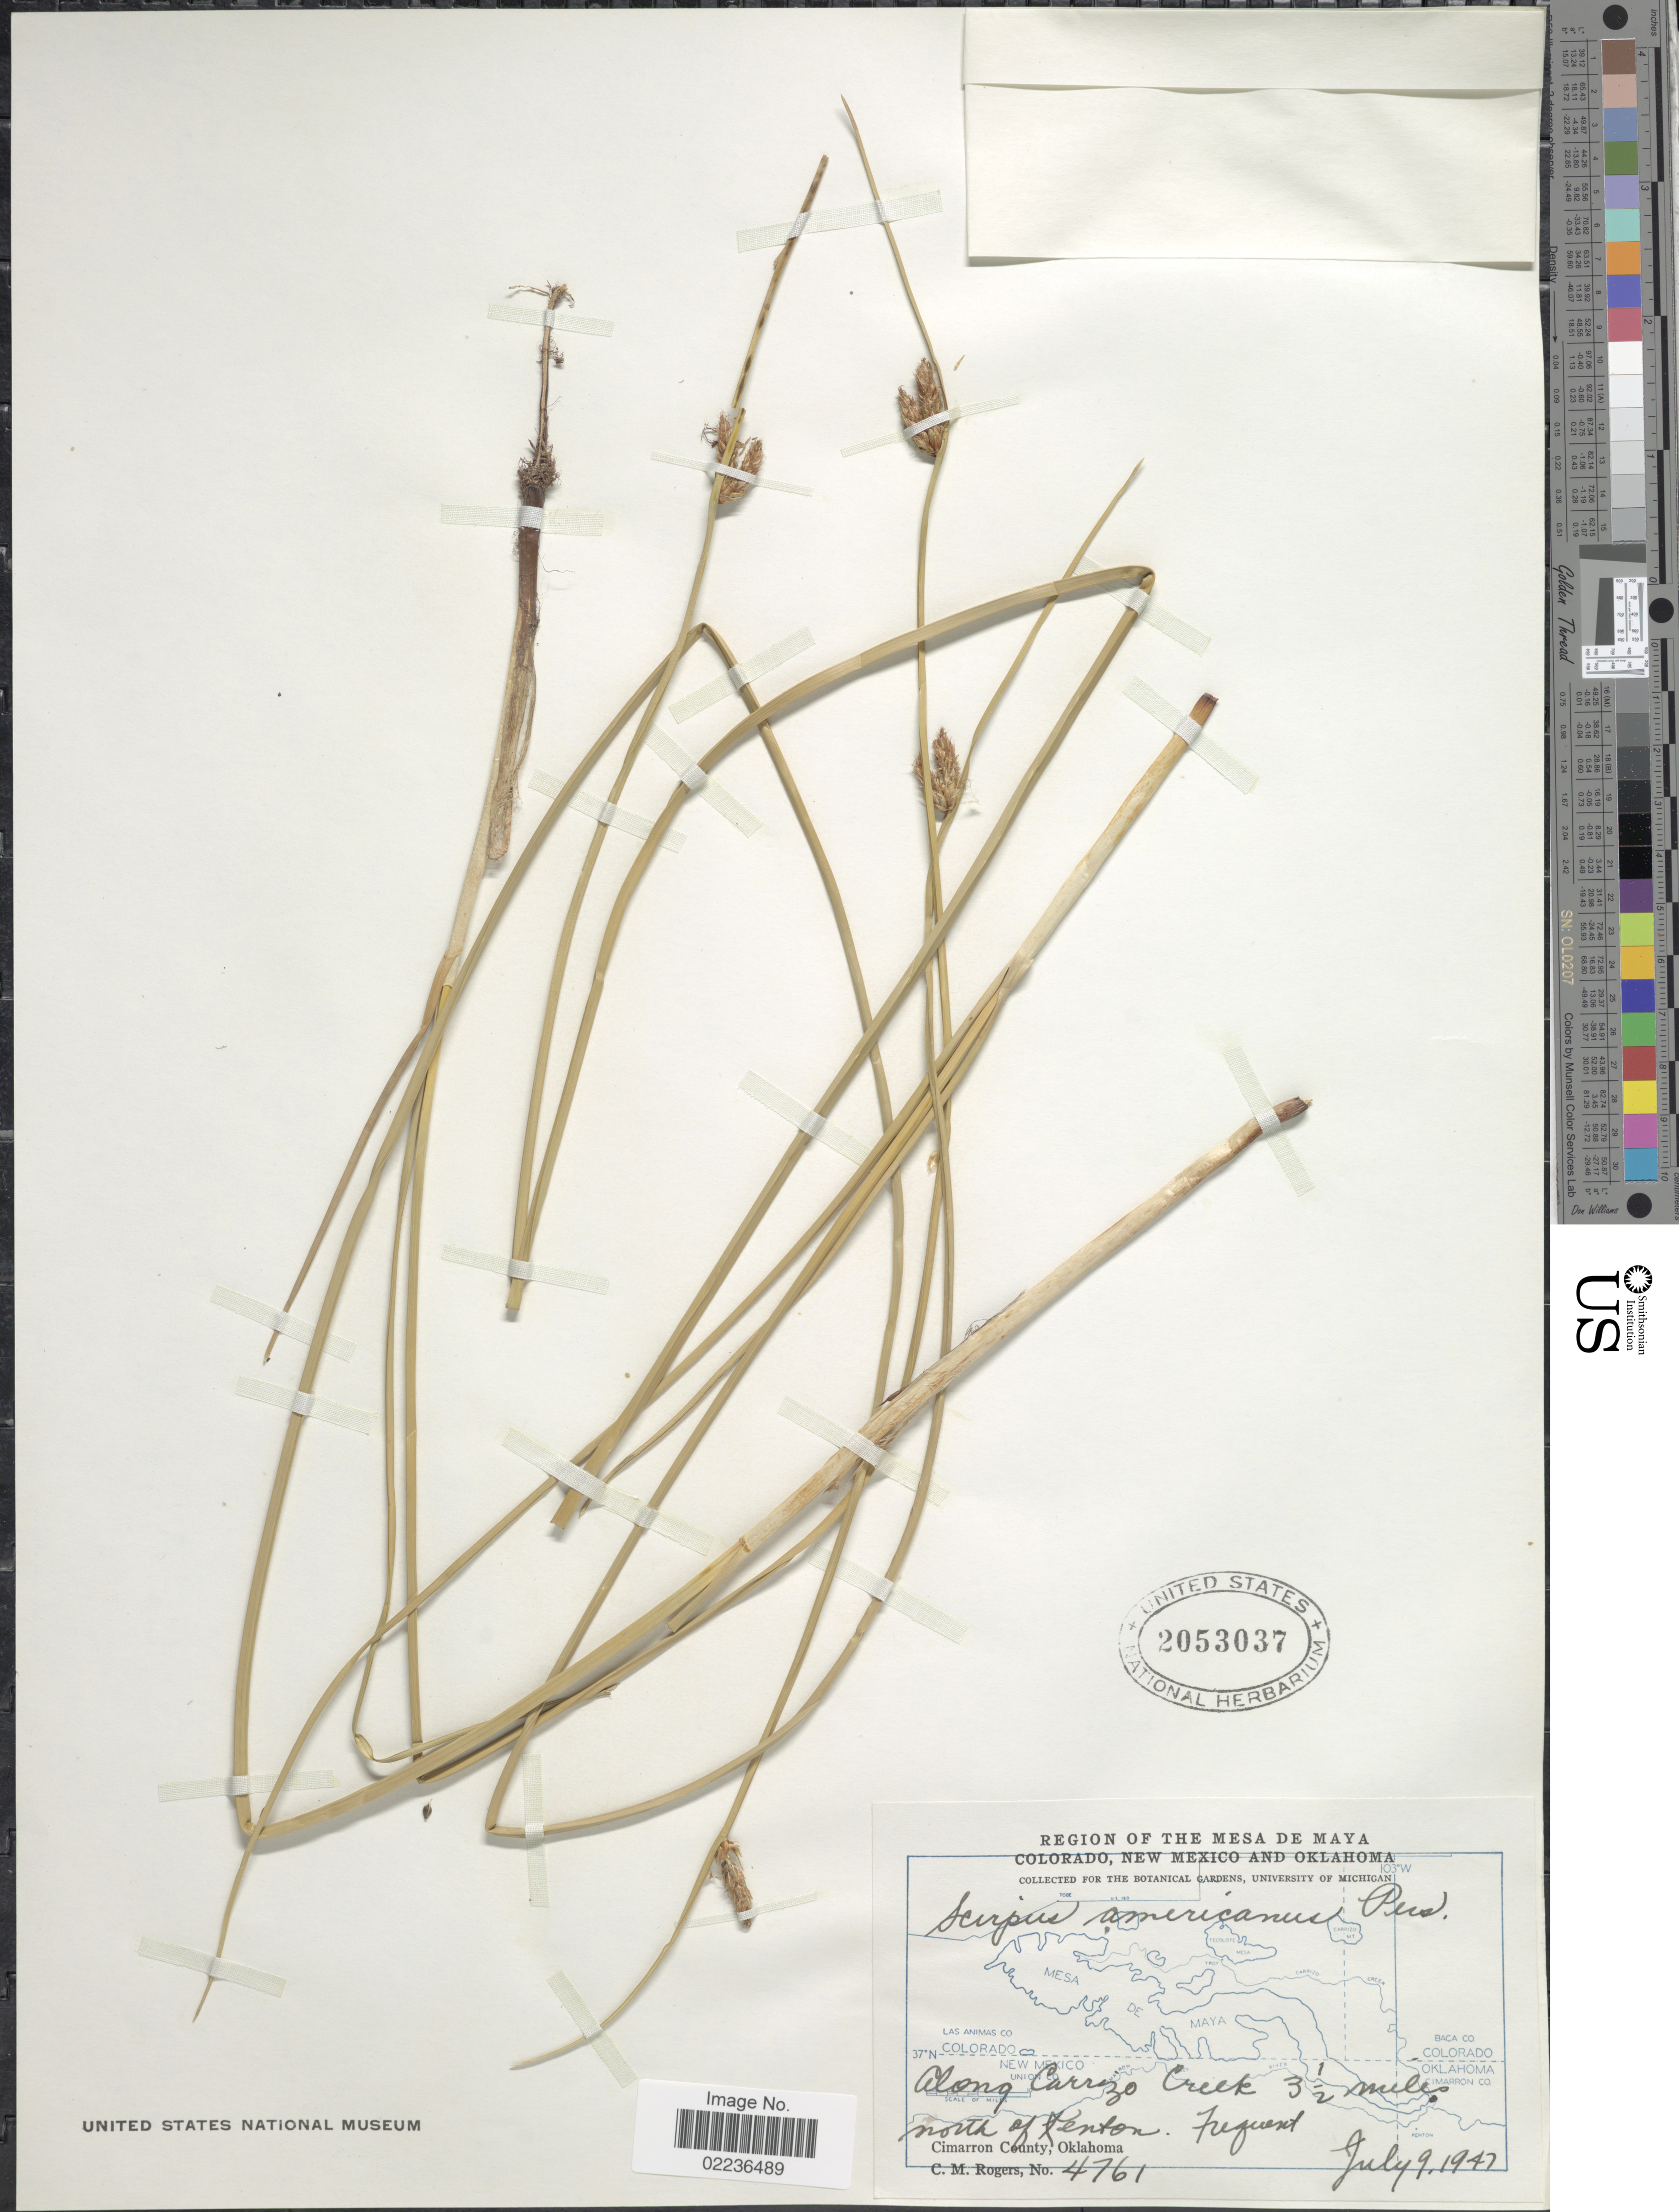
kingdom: Plantae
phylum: Tracheophyta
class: Liliopsida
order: Poales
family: Cyperaceae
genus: Schoenoplectus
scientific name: Schoenoplectus pungens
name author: (Vahl) Palla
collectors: C. M. Rogers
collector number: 4761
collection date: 1947-07-09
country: United States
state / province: Oklahoma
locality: Region of the Mesa de Maya, along Carrizo Creek 3 1/2 miles north of Kenton, Cimarron County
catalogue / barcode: US 2053037